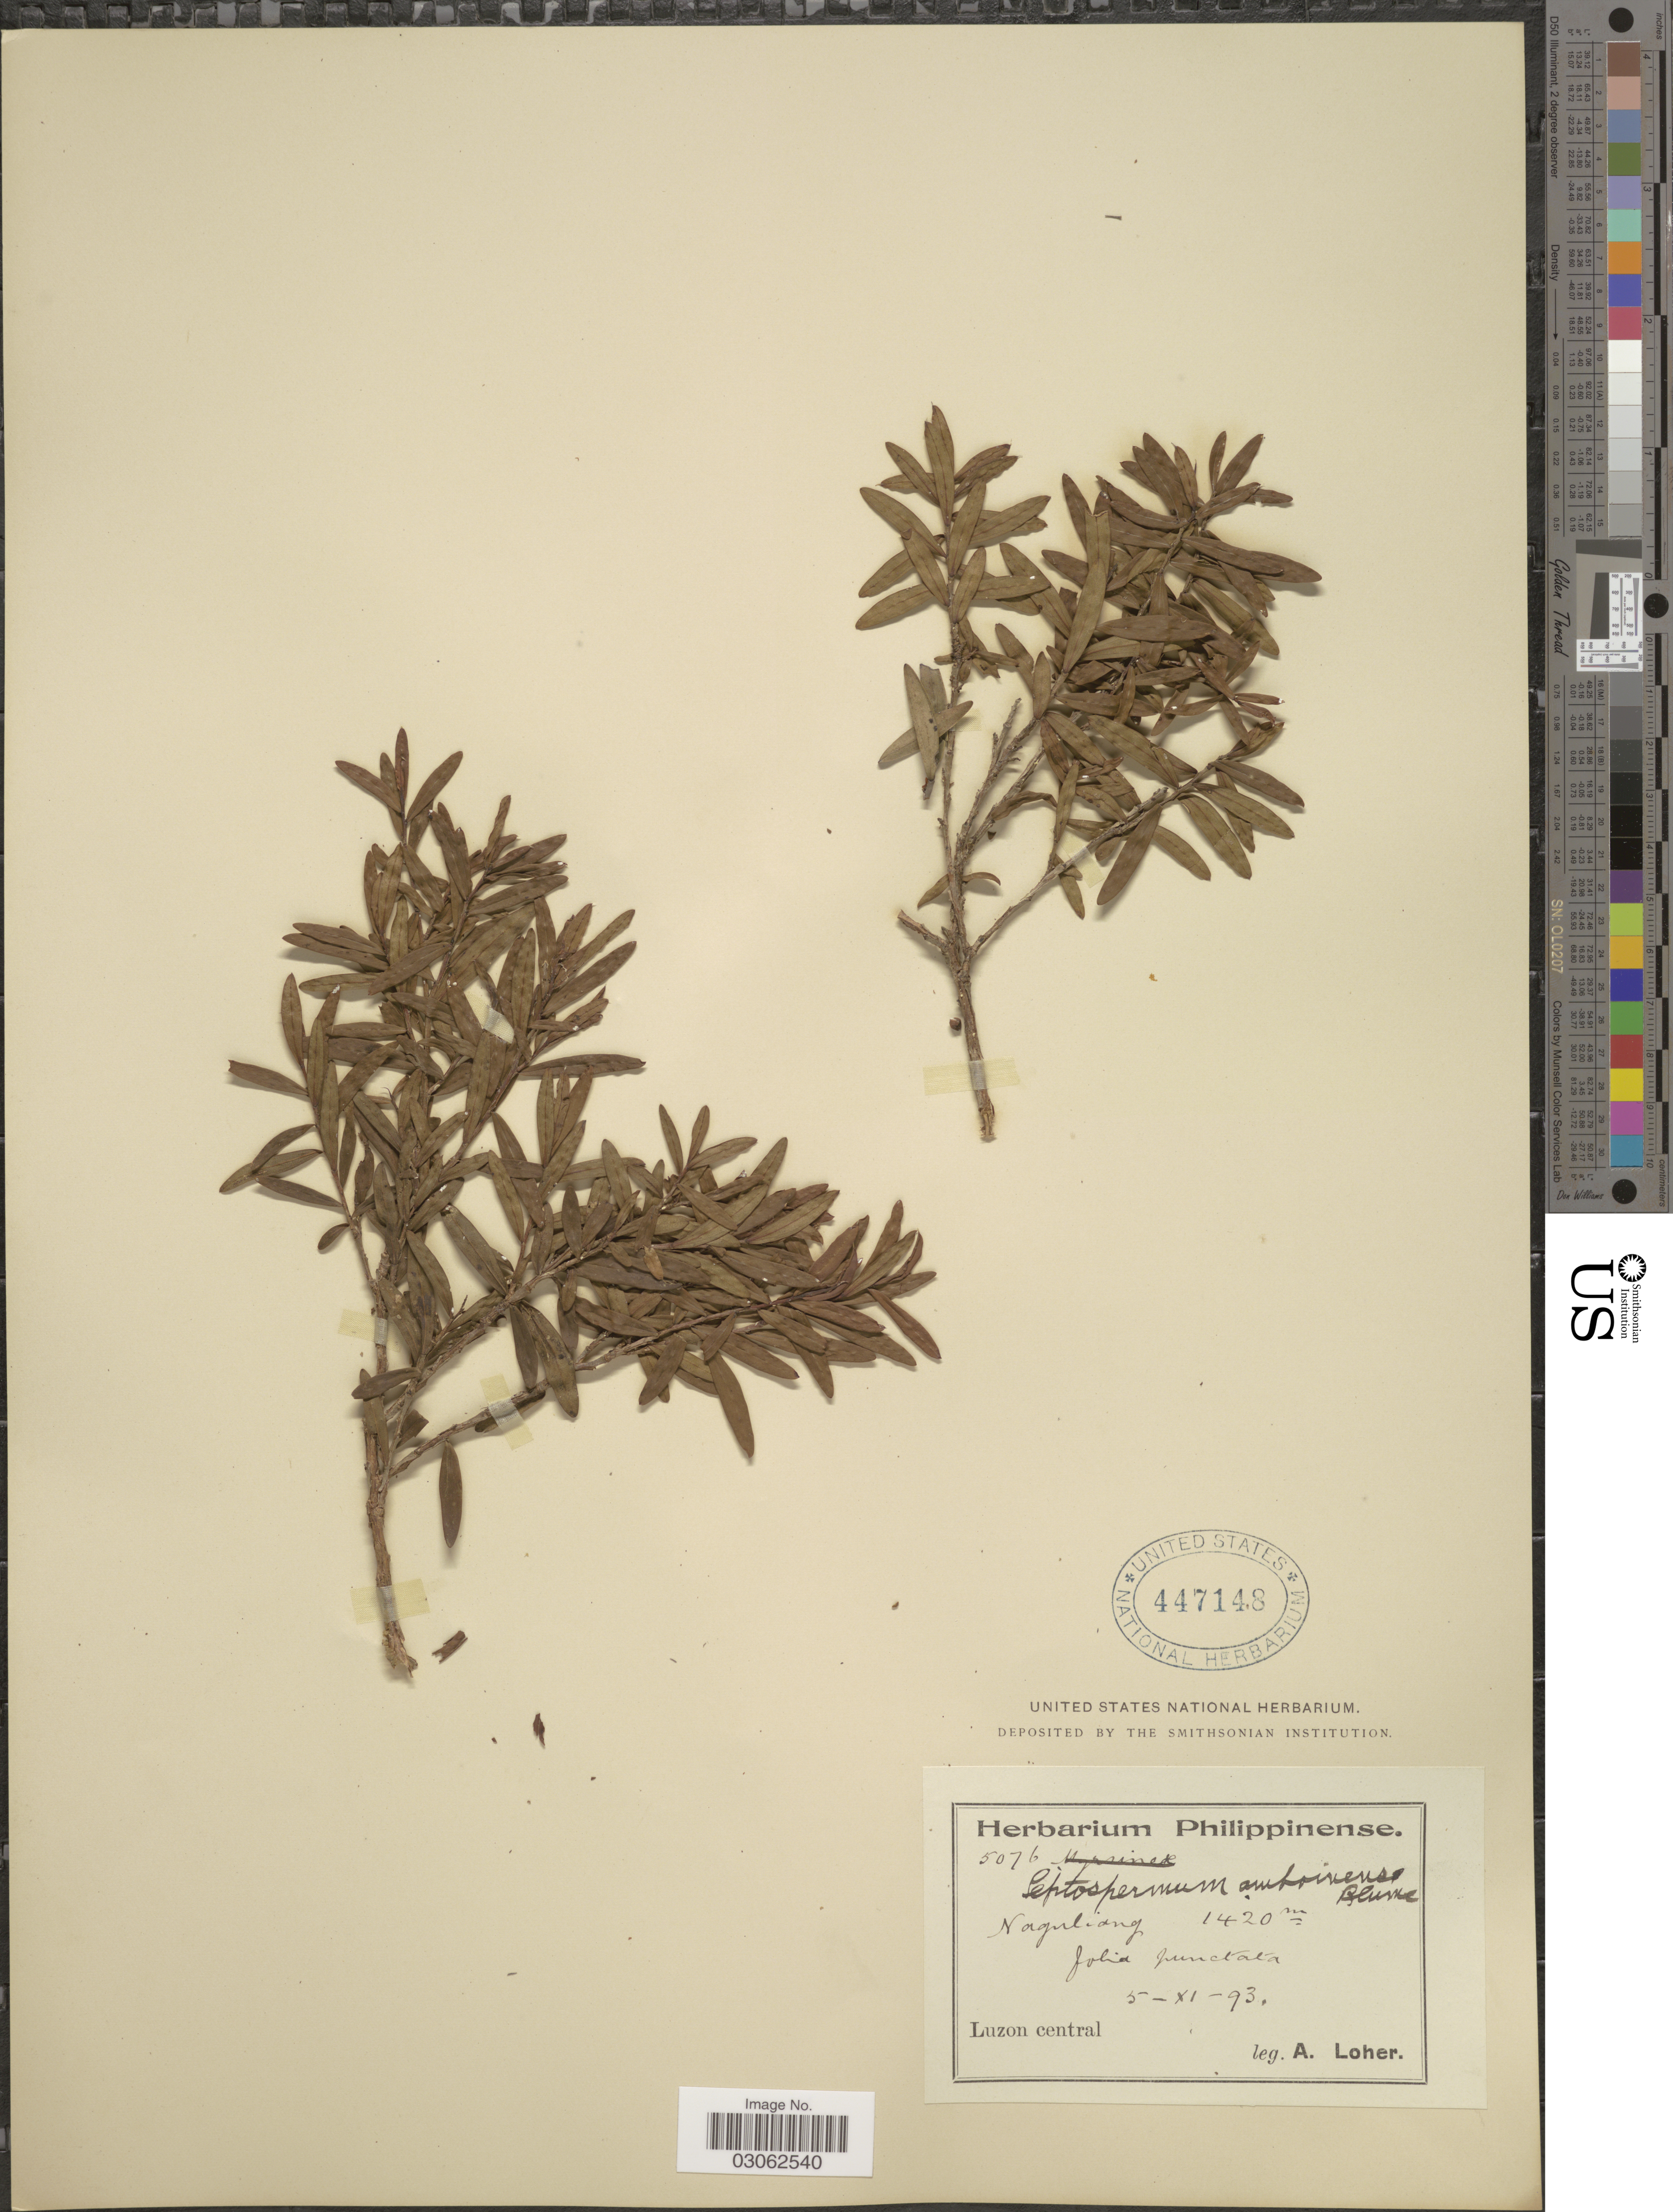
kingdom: Plantae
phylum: Tracheophyta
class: Magnoliopsida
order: Myrtales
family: Myrtaceae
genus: Leptospermum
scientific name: Leptospermum javanicum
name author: Blume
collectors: A. Loher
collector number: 5076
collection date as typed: Transcribed d/m/y: 5/11/93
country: Philippines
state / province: Central Luzon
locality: Naguliang. Luzon central.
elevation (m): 1420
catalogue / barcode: US 447148